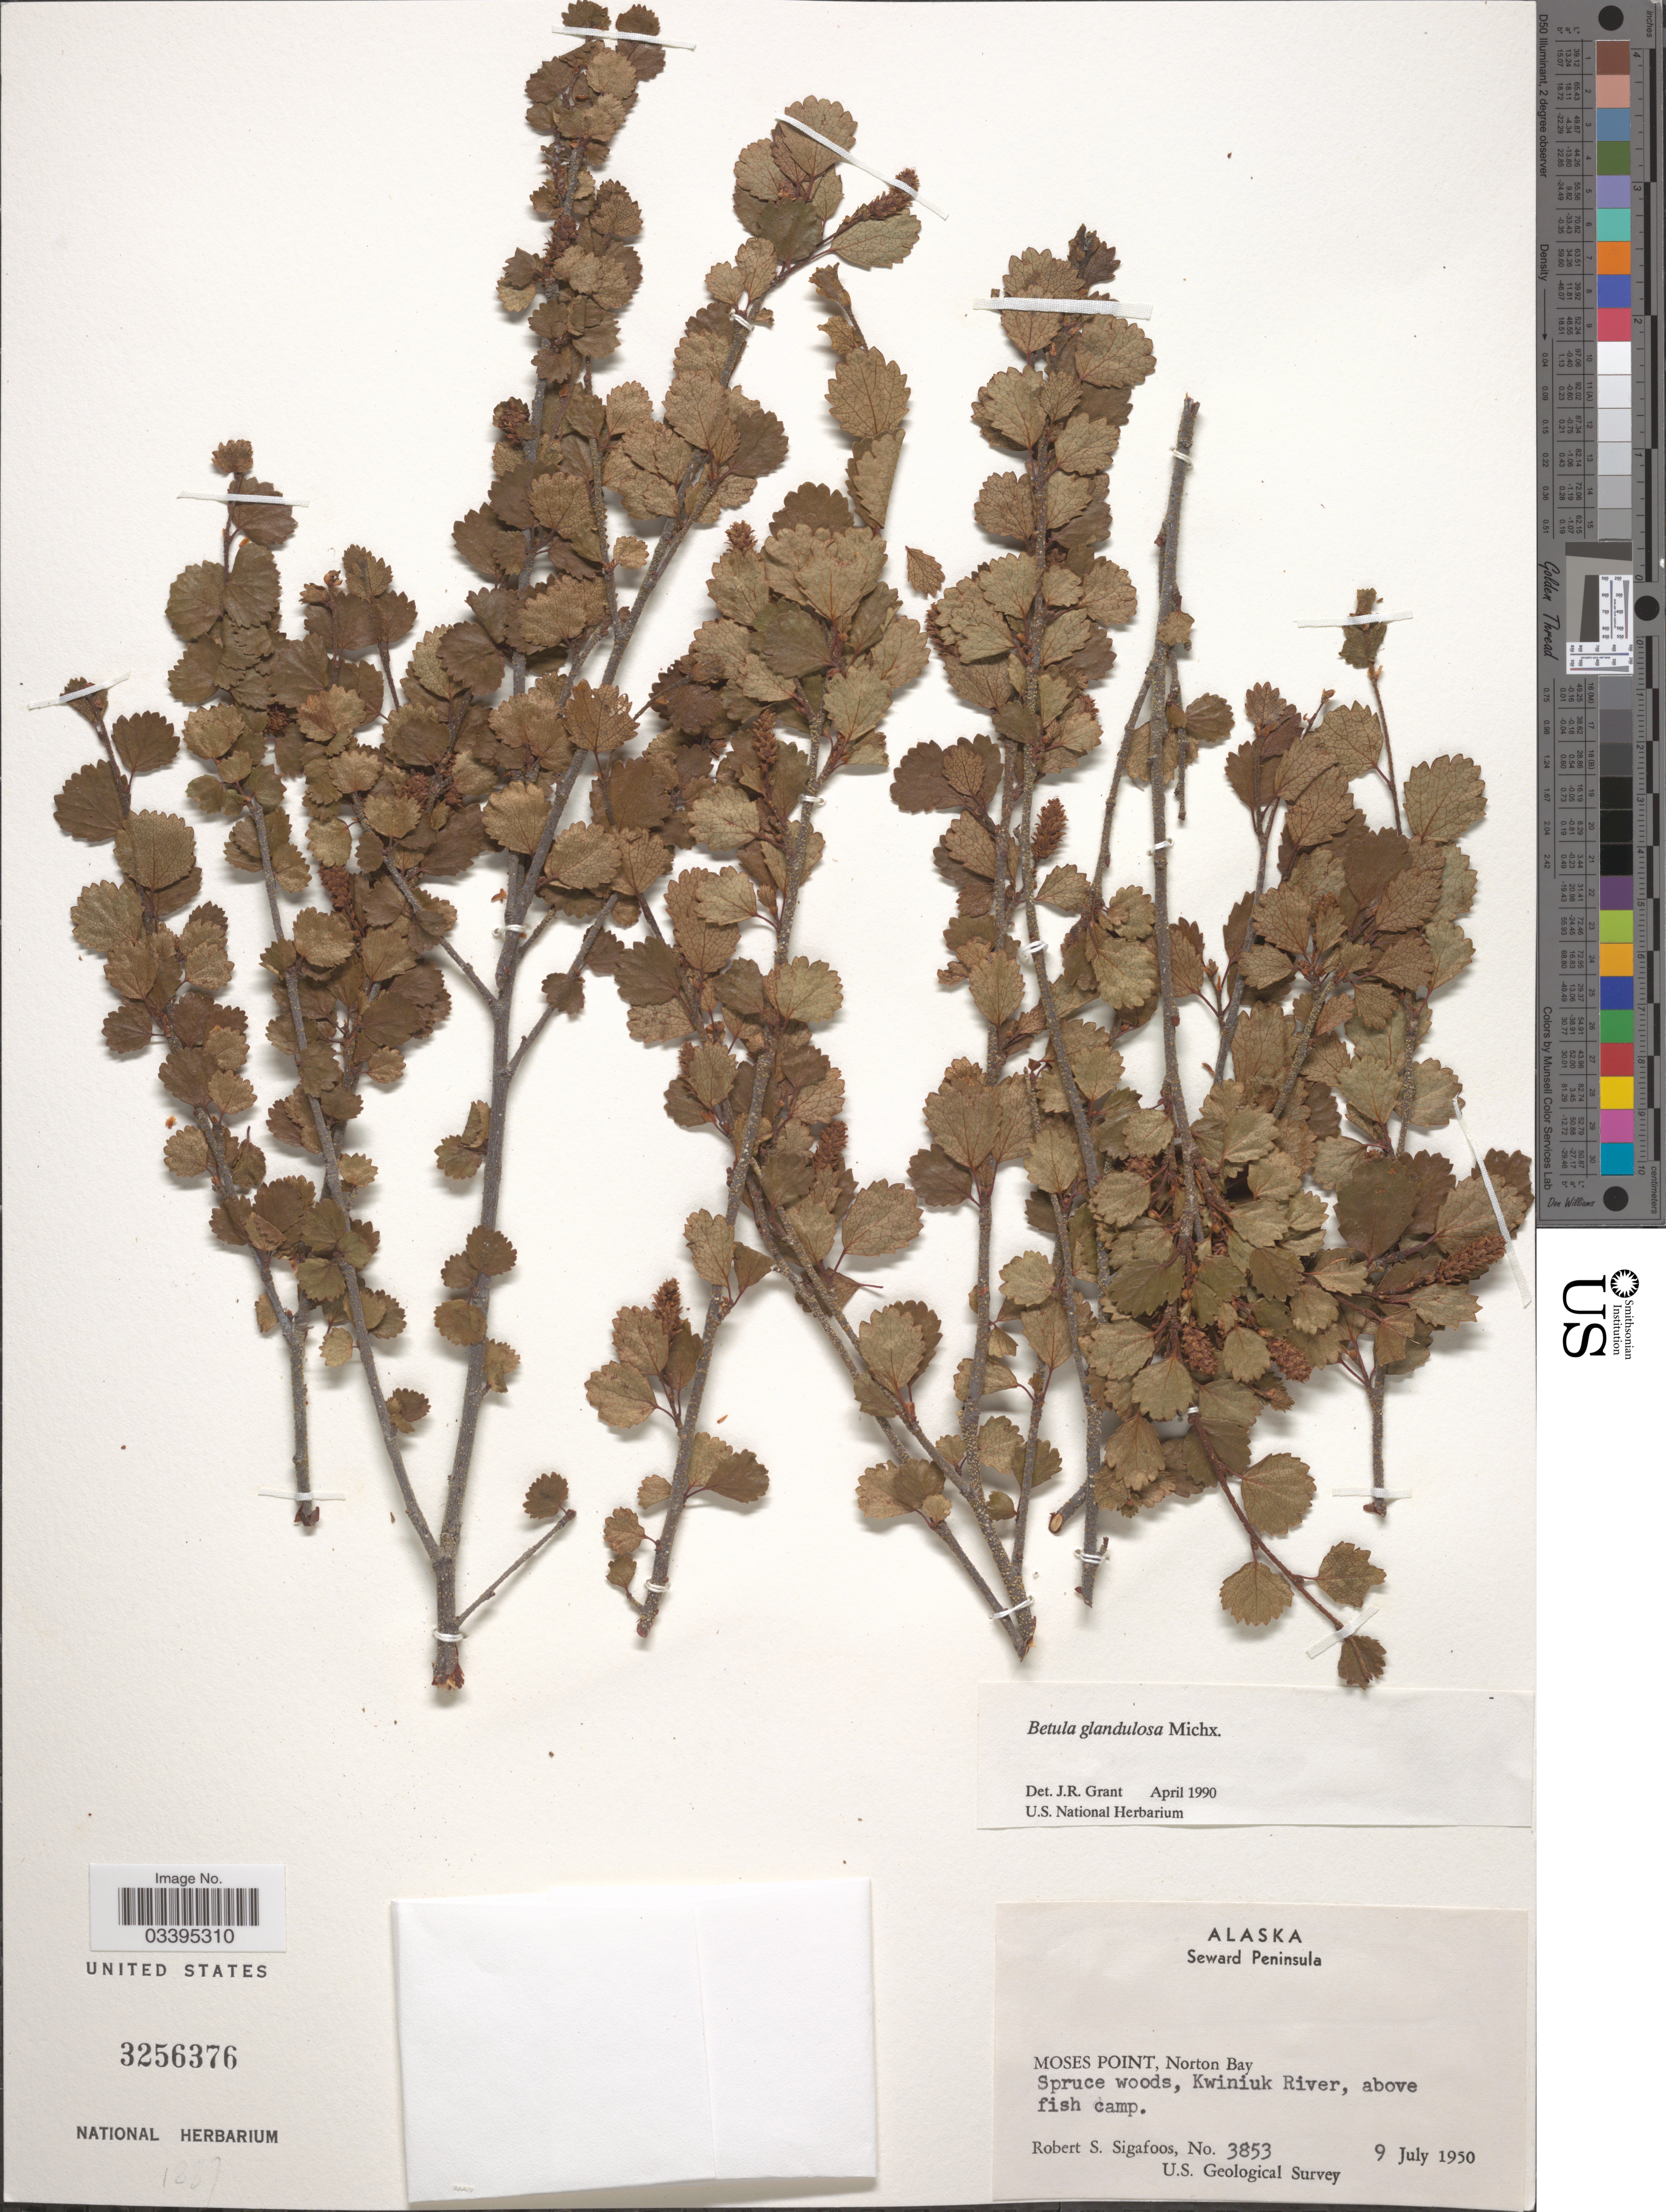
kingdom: Plantae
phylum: Tracheophyta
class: Magnoliopsida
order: Fagales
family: Betulaceae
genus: Betula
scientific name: Betula glandulosa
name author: Michx.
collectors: R. Sigafoos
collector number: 3853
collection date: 1950-07-09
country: United States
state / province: Alaska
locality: Seward Peninsula. Moses Point, Norton Bay. Spruce woods, Kwiniuk River, above fish camp.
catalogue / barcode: US 3256376